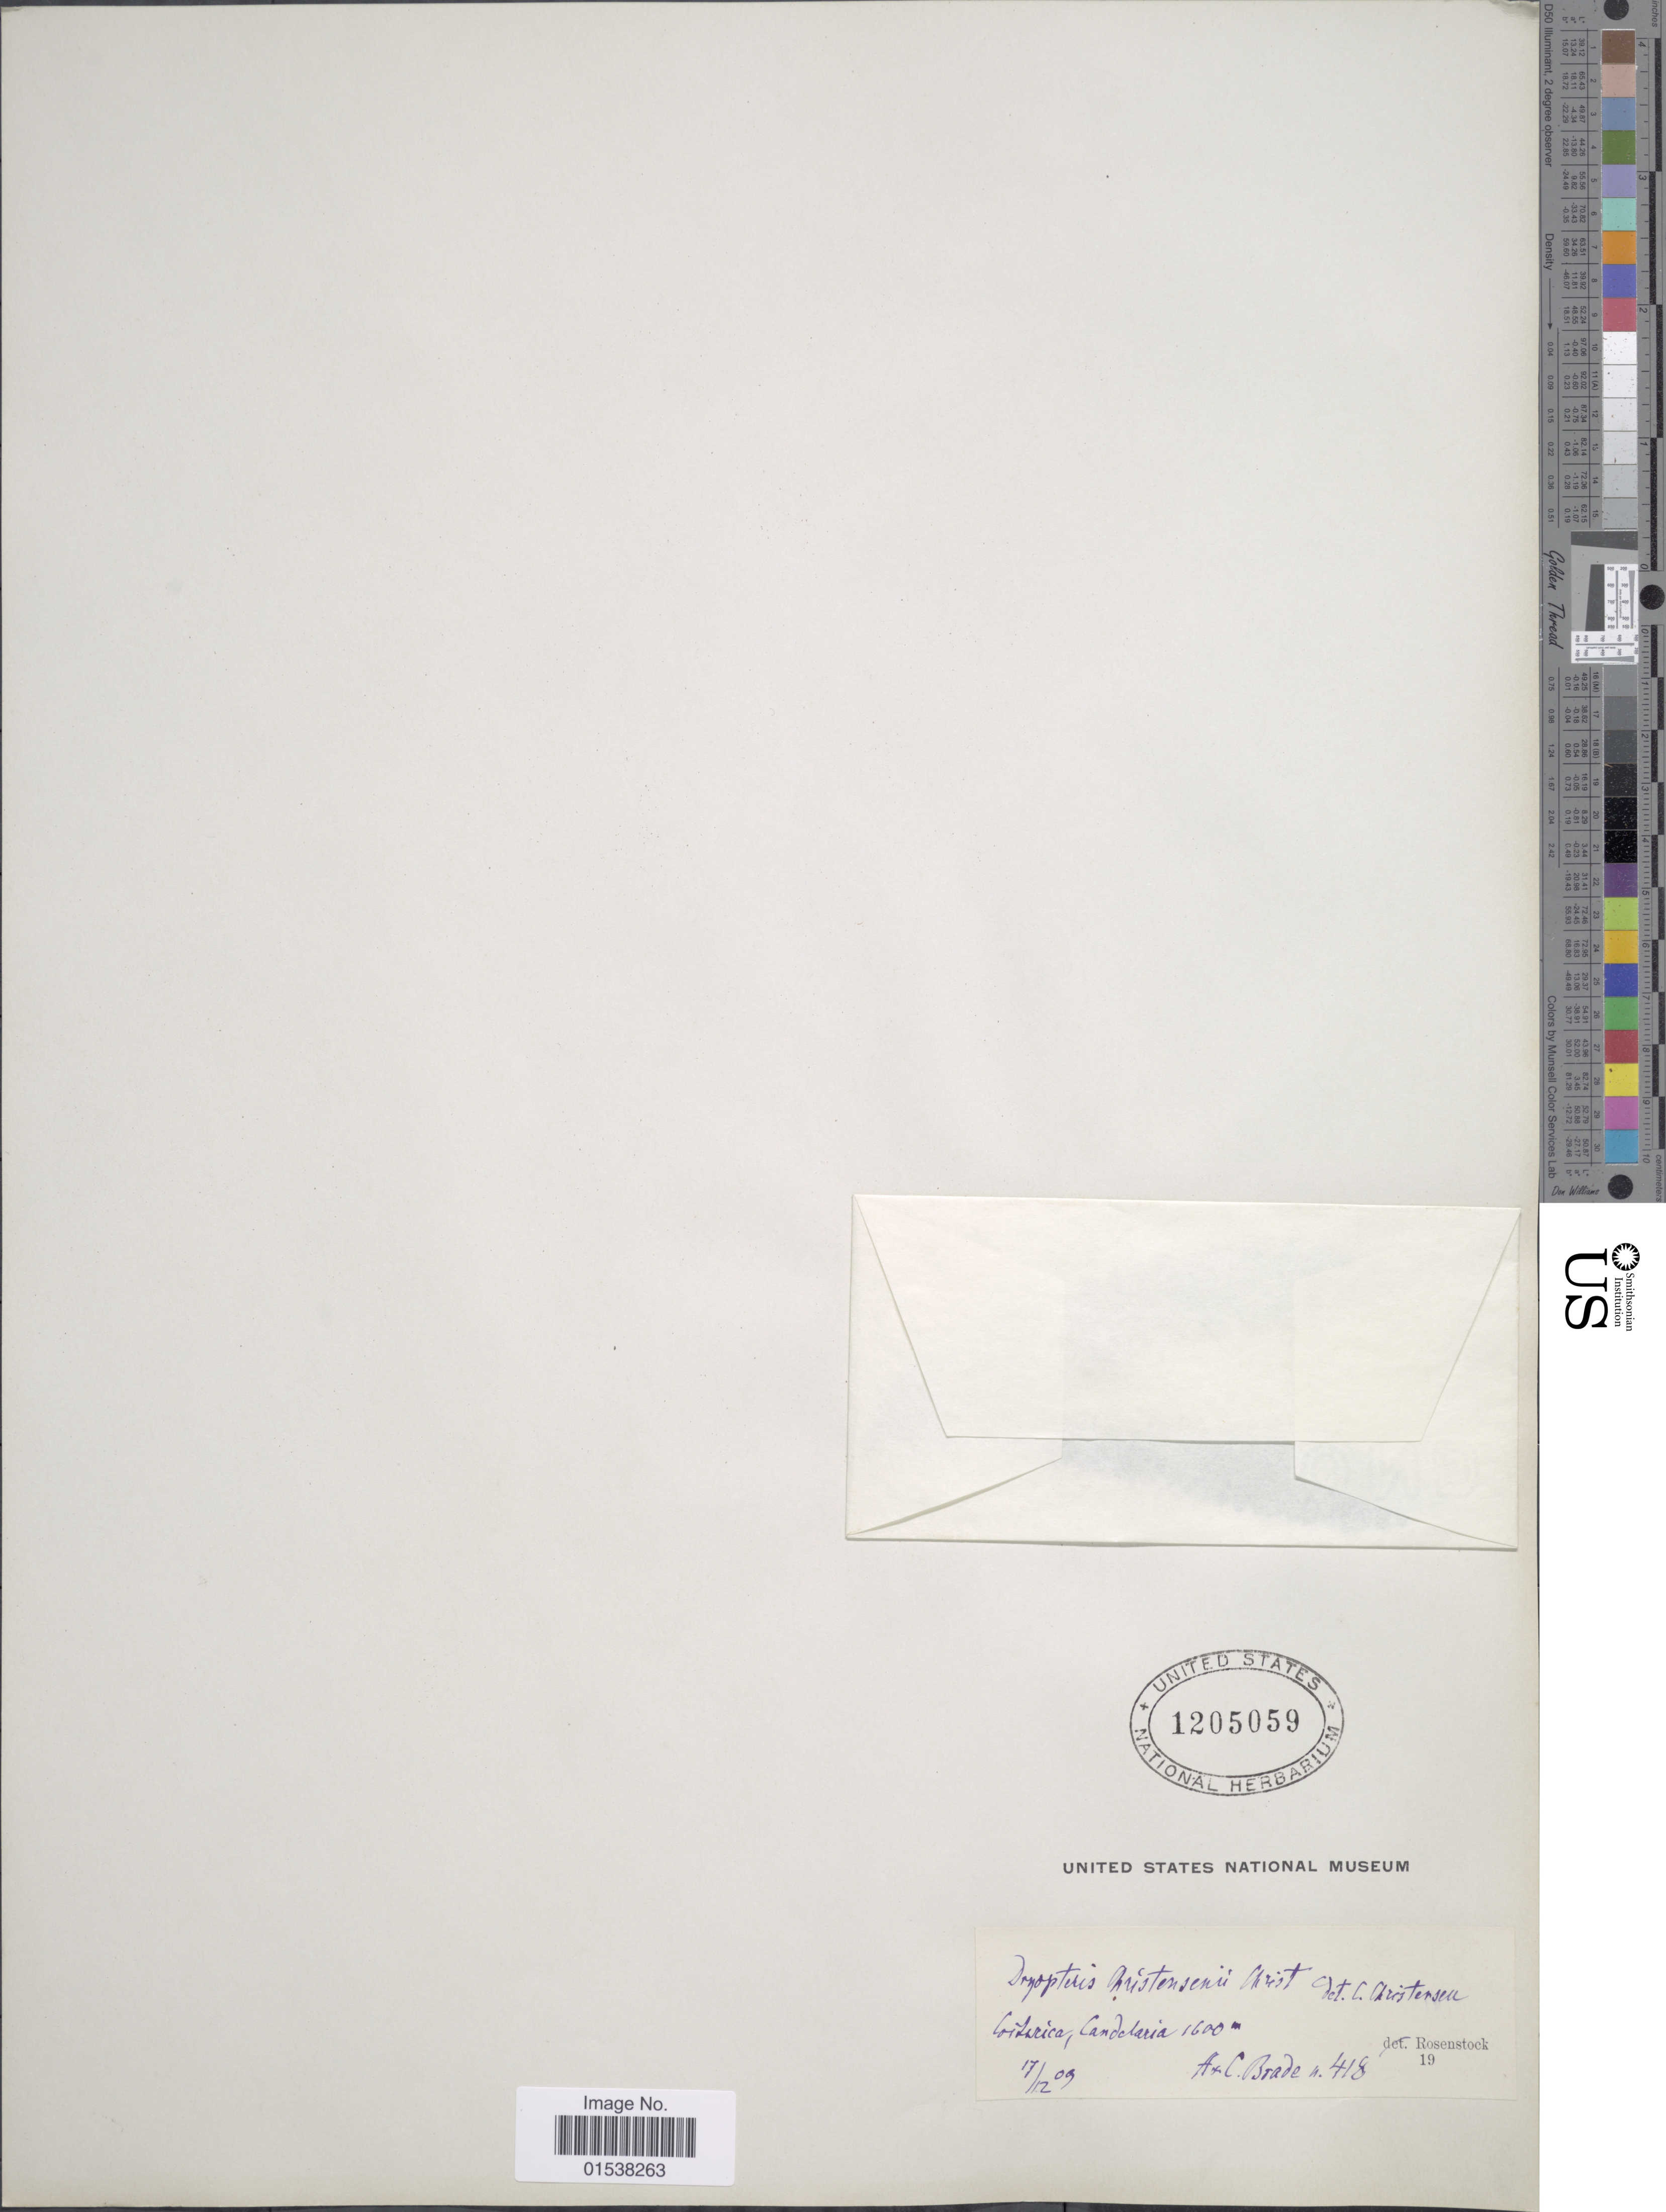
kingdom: Plantae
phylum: Tracheophyta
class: Polypodiopsida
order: Polypodiales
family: Thelypteridaceae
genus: Amauropelta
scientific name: Amauropelta christensenii (Christ) comb. nov., ined. 2015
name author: (Christ)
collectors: A. Brade & C. Brade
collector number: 418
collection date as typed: Transcribed d/m/y: 17/12/9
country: Costa Rica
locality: Costa Rica, Candelaria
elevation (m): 1600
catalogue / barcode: US 1205059